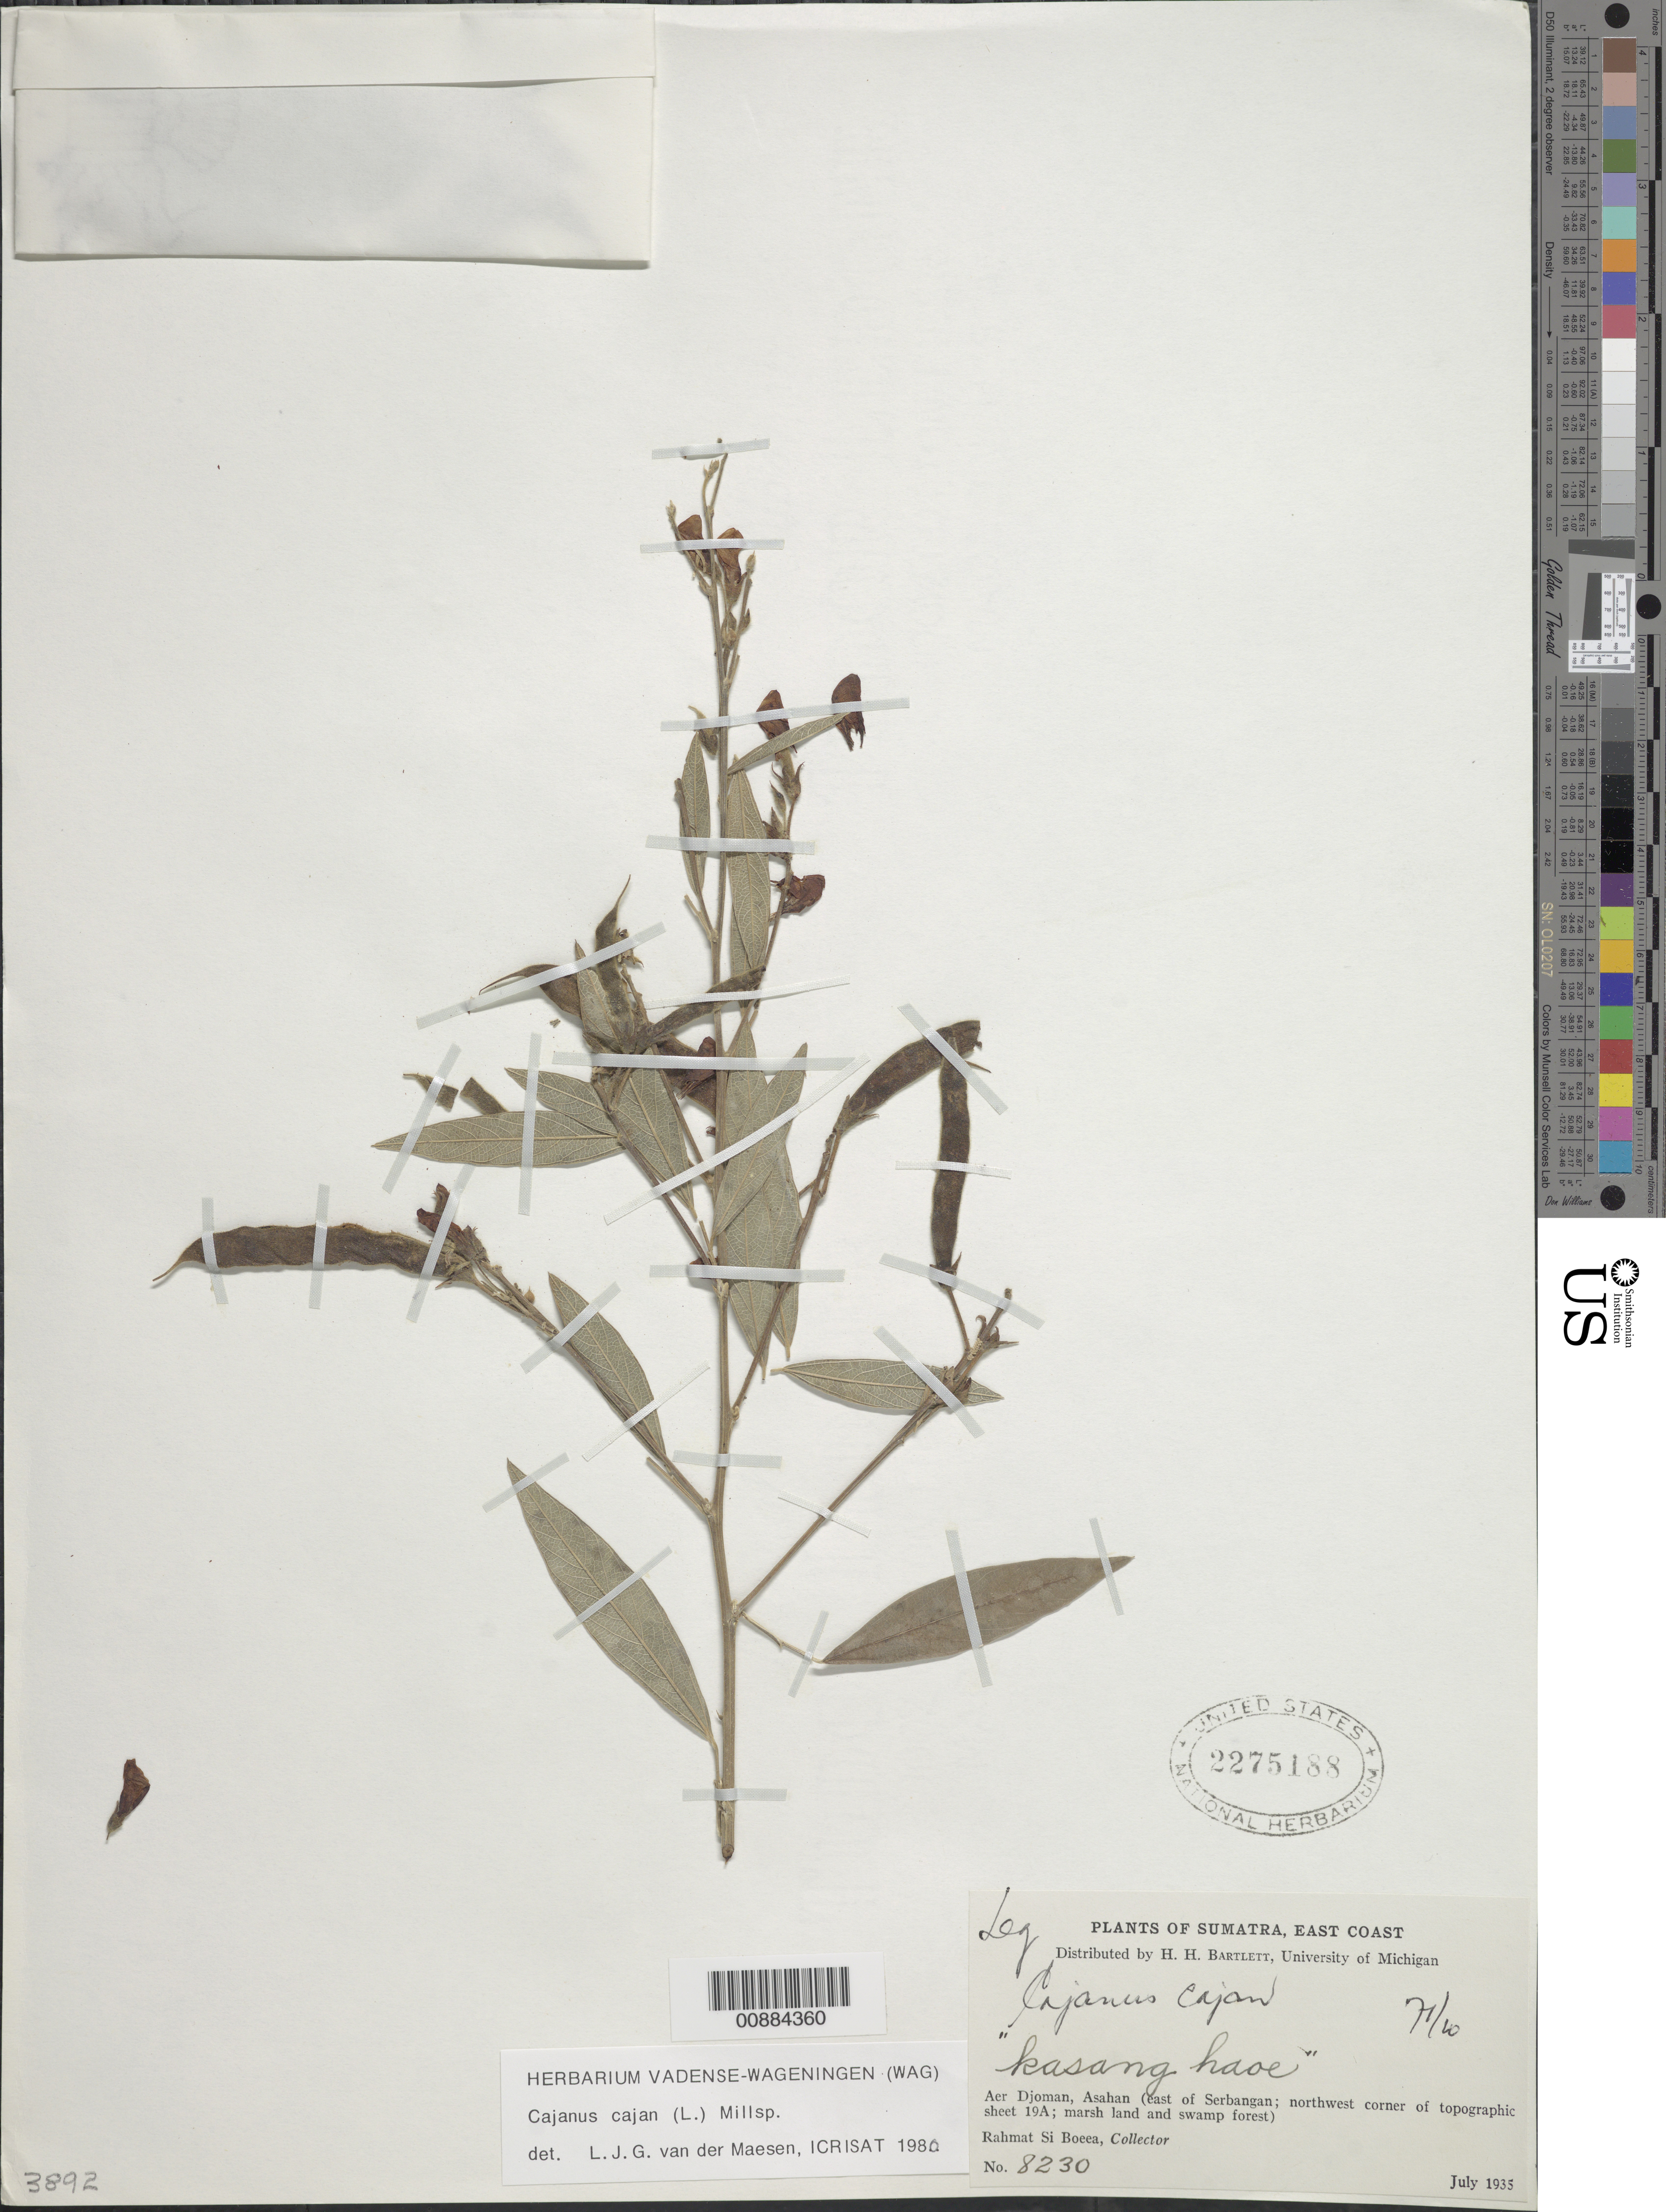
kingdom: Plantae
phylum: Tracheophyta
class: Magnoliopsida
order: Fabales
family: Fabaceae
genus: Cajanus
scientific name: Cajanus cajan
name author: (L.) Huth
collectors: Rahmat Si Boeea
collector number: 8230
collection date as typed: Jul 1935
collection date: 1935-07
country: Indonesia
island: Sumatra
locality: E coast. Aer Djoman, Asahan (E of Serbanban; NW corner of topographic sheet 19A.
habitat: Marsh land and swamp forest.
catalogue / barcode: US 2275188